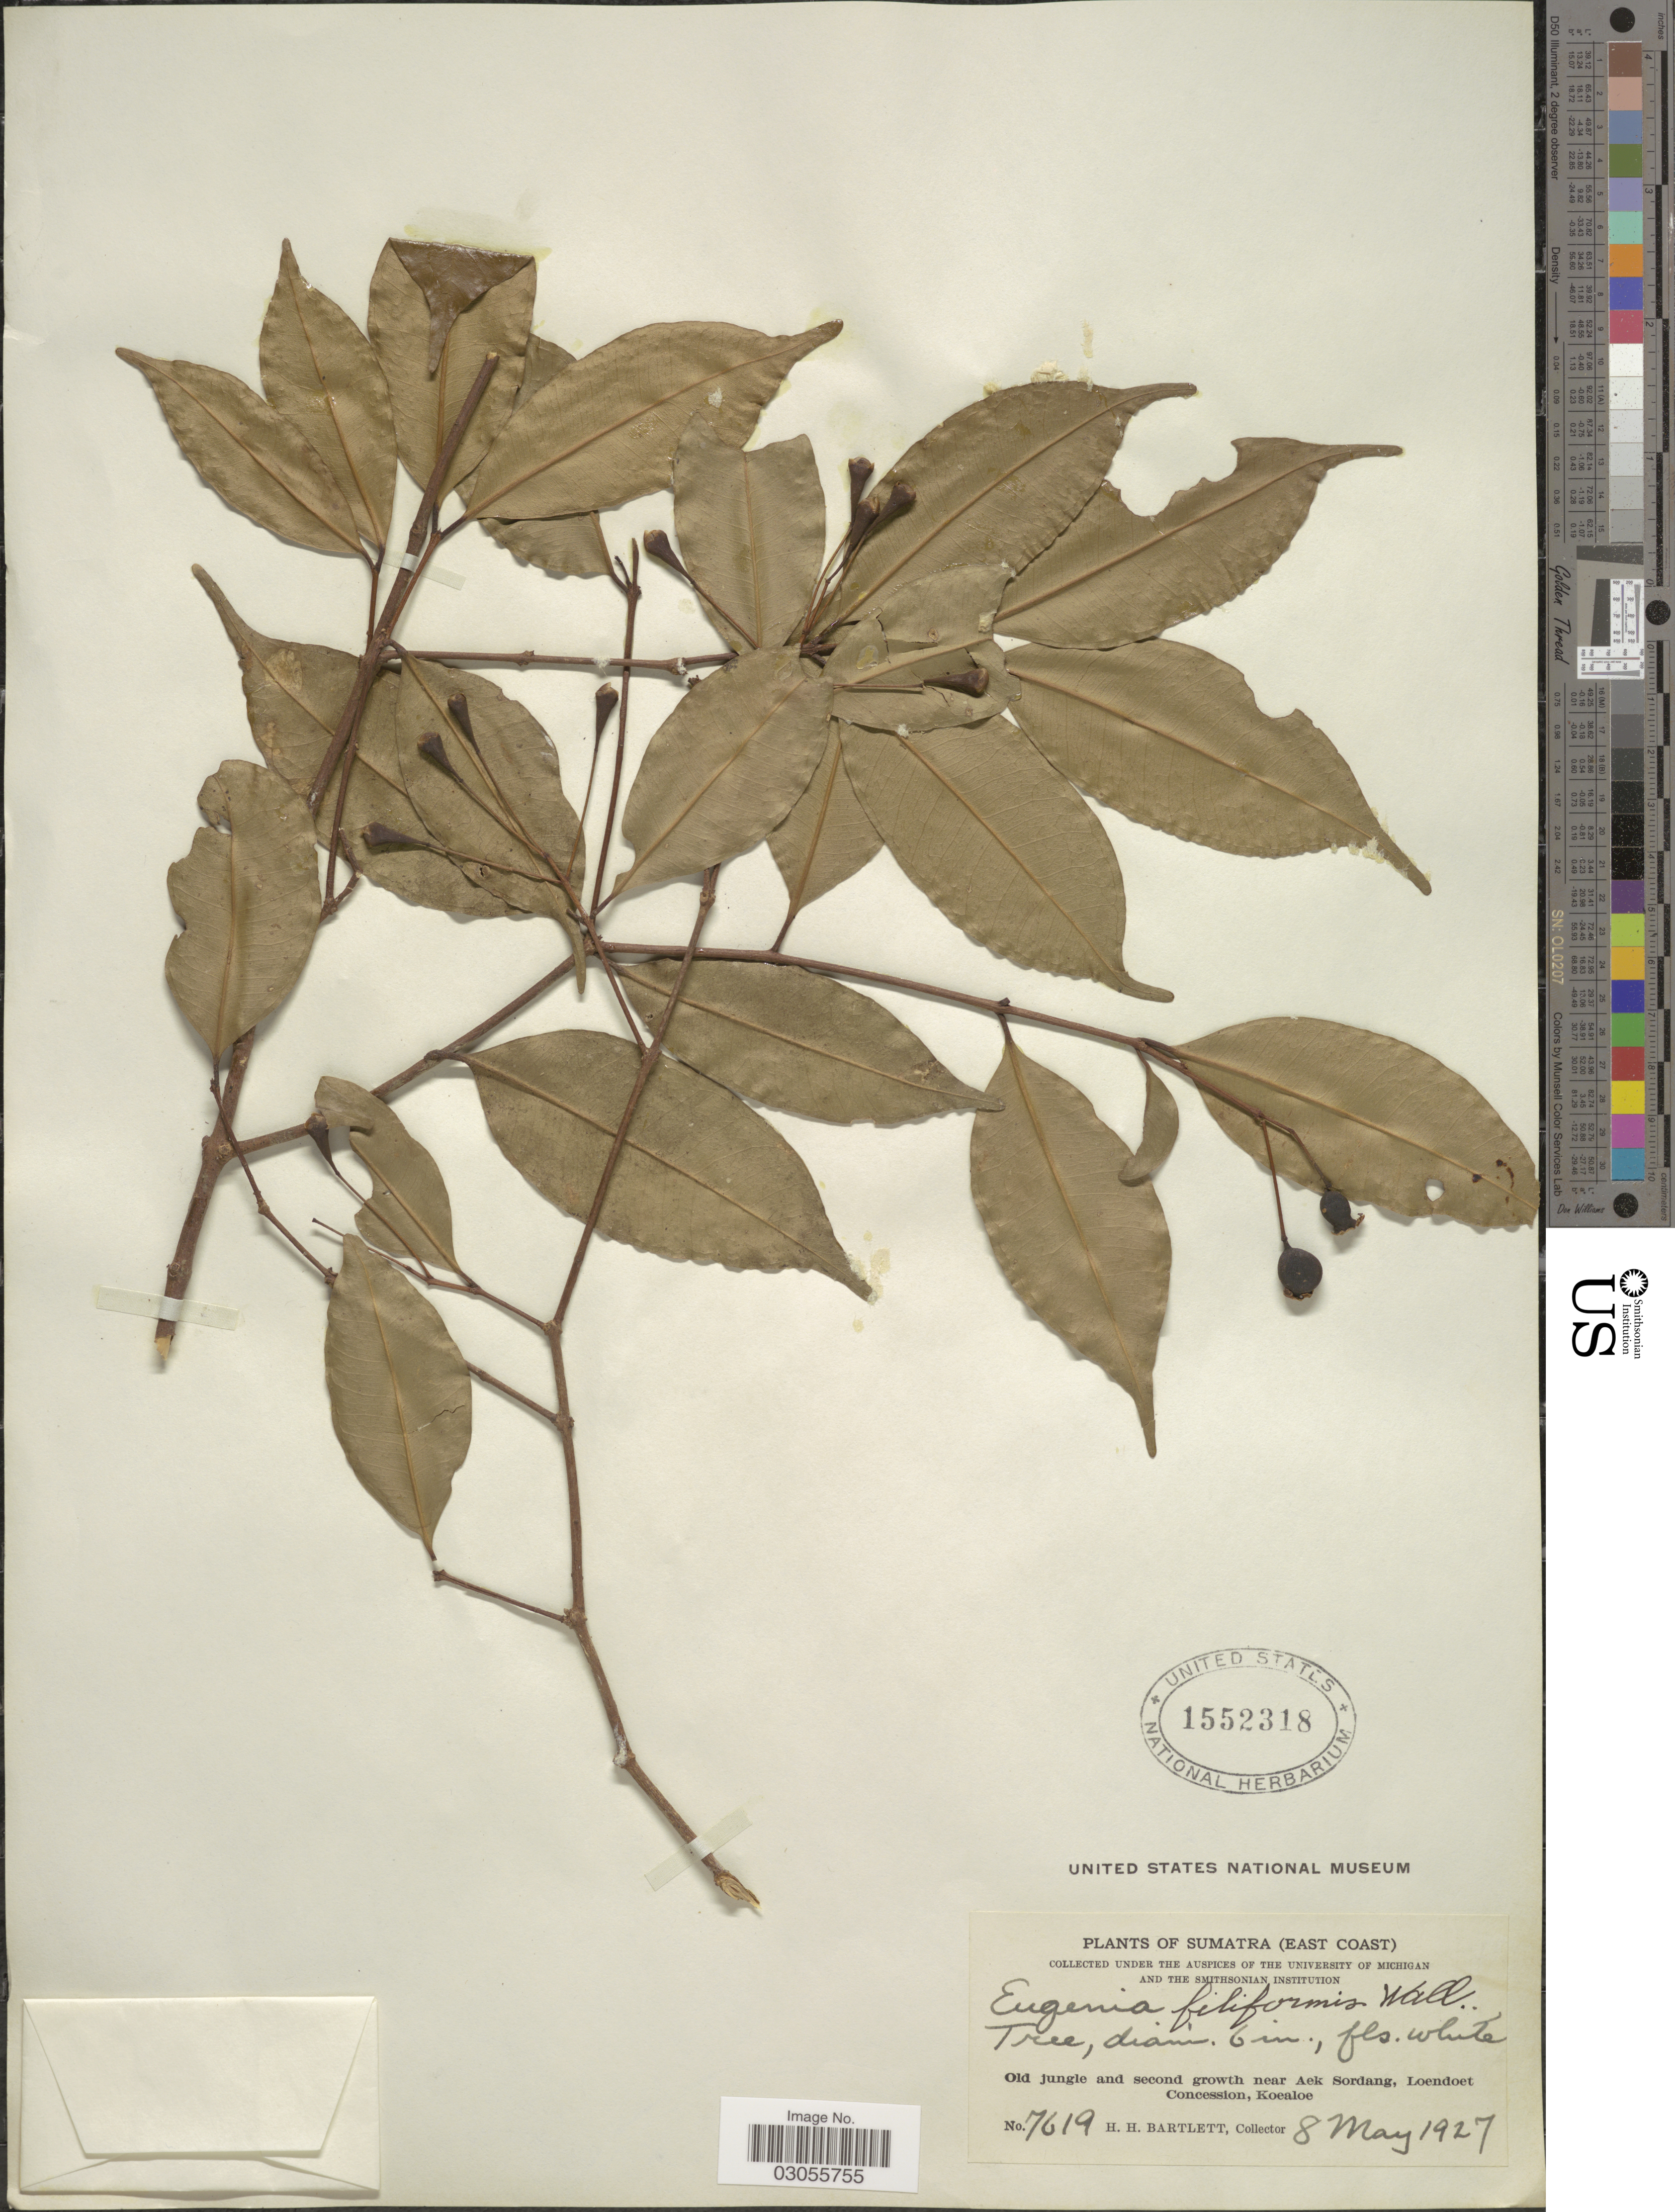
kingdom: Plantae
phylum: Tracheophyta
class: Magnoliopsida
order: Myrtales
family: Myrtaceae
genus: Syzygium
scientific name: Syzygium filiforme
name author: Chantar. & J.Parn.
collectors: H. H. Bartlett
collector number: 7619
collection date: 1927-05-08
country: Indonesia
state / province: Sumatra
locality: (East Coast). Old jungle and second growth near Aek Sordang, Loendoet Concession, Koealoe.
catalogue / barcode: US 1552318